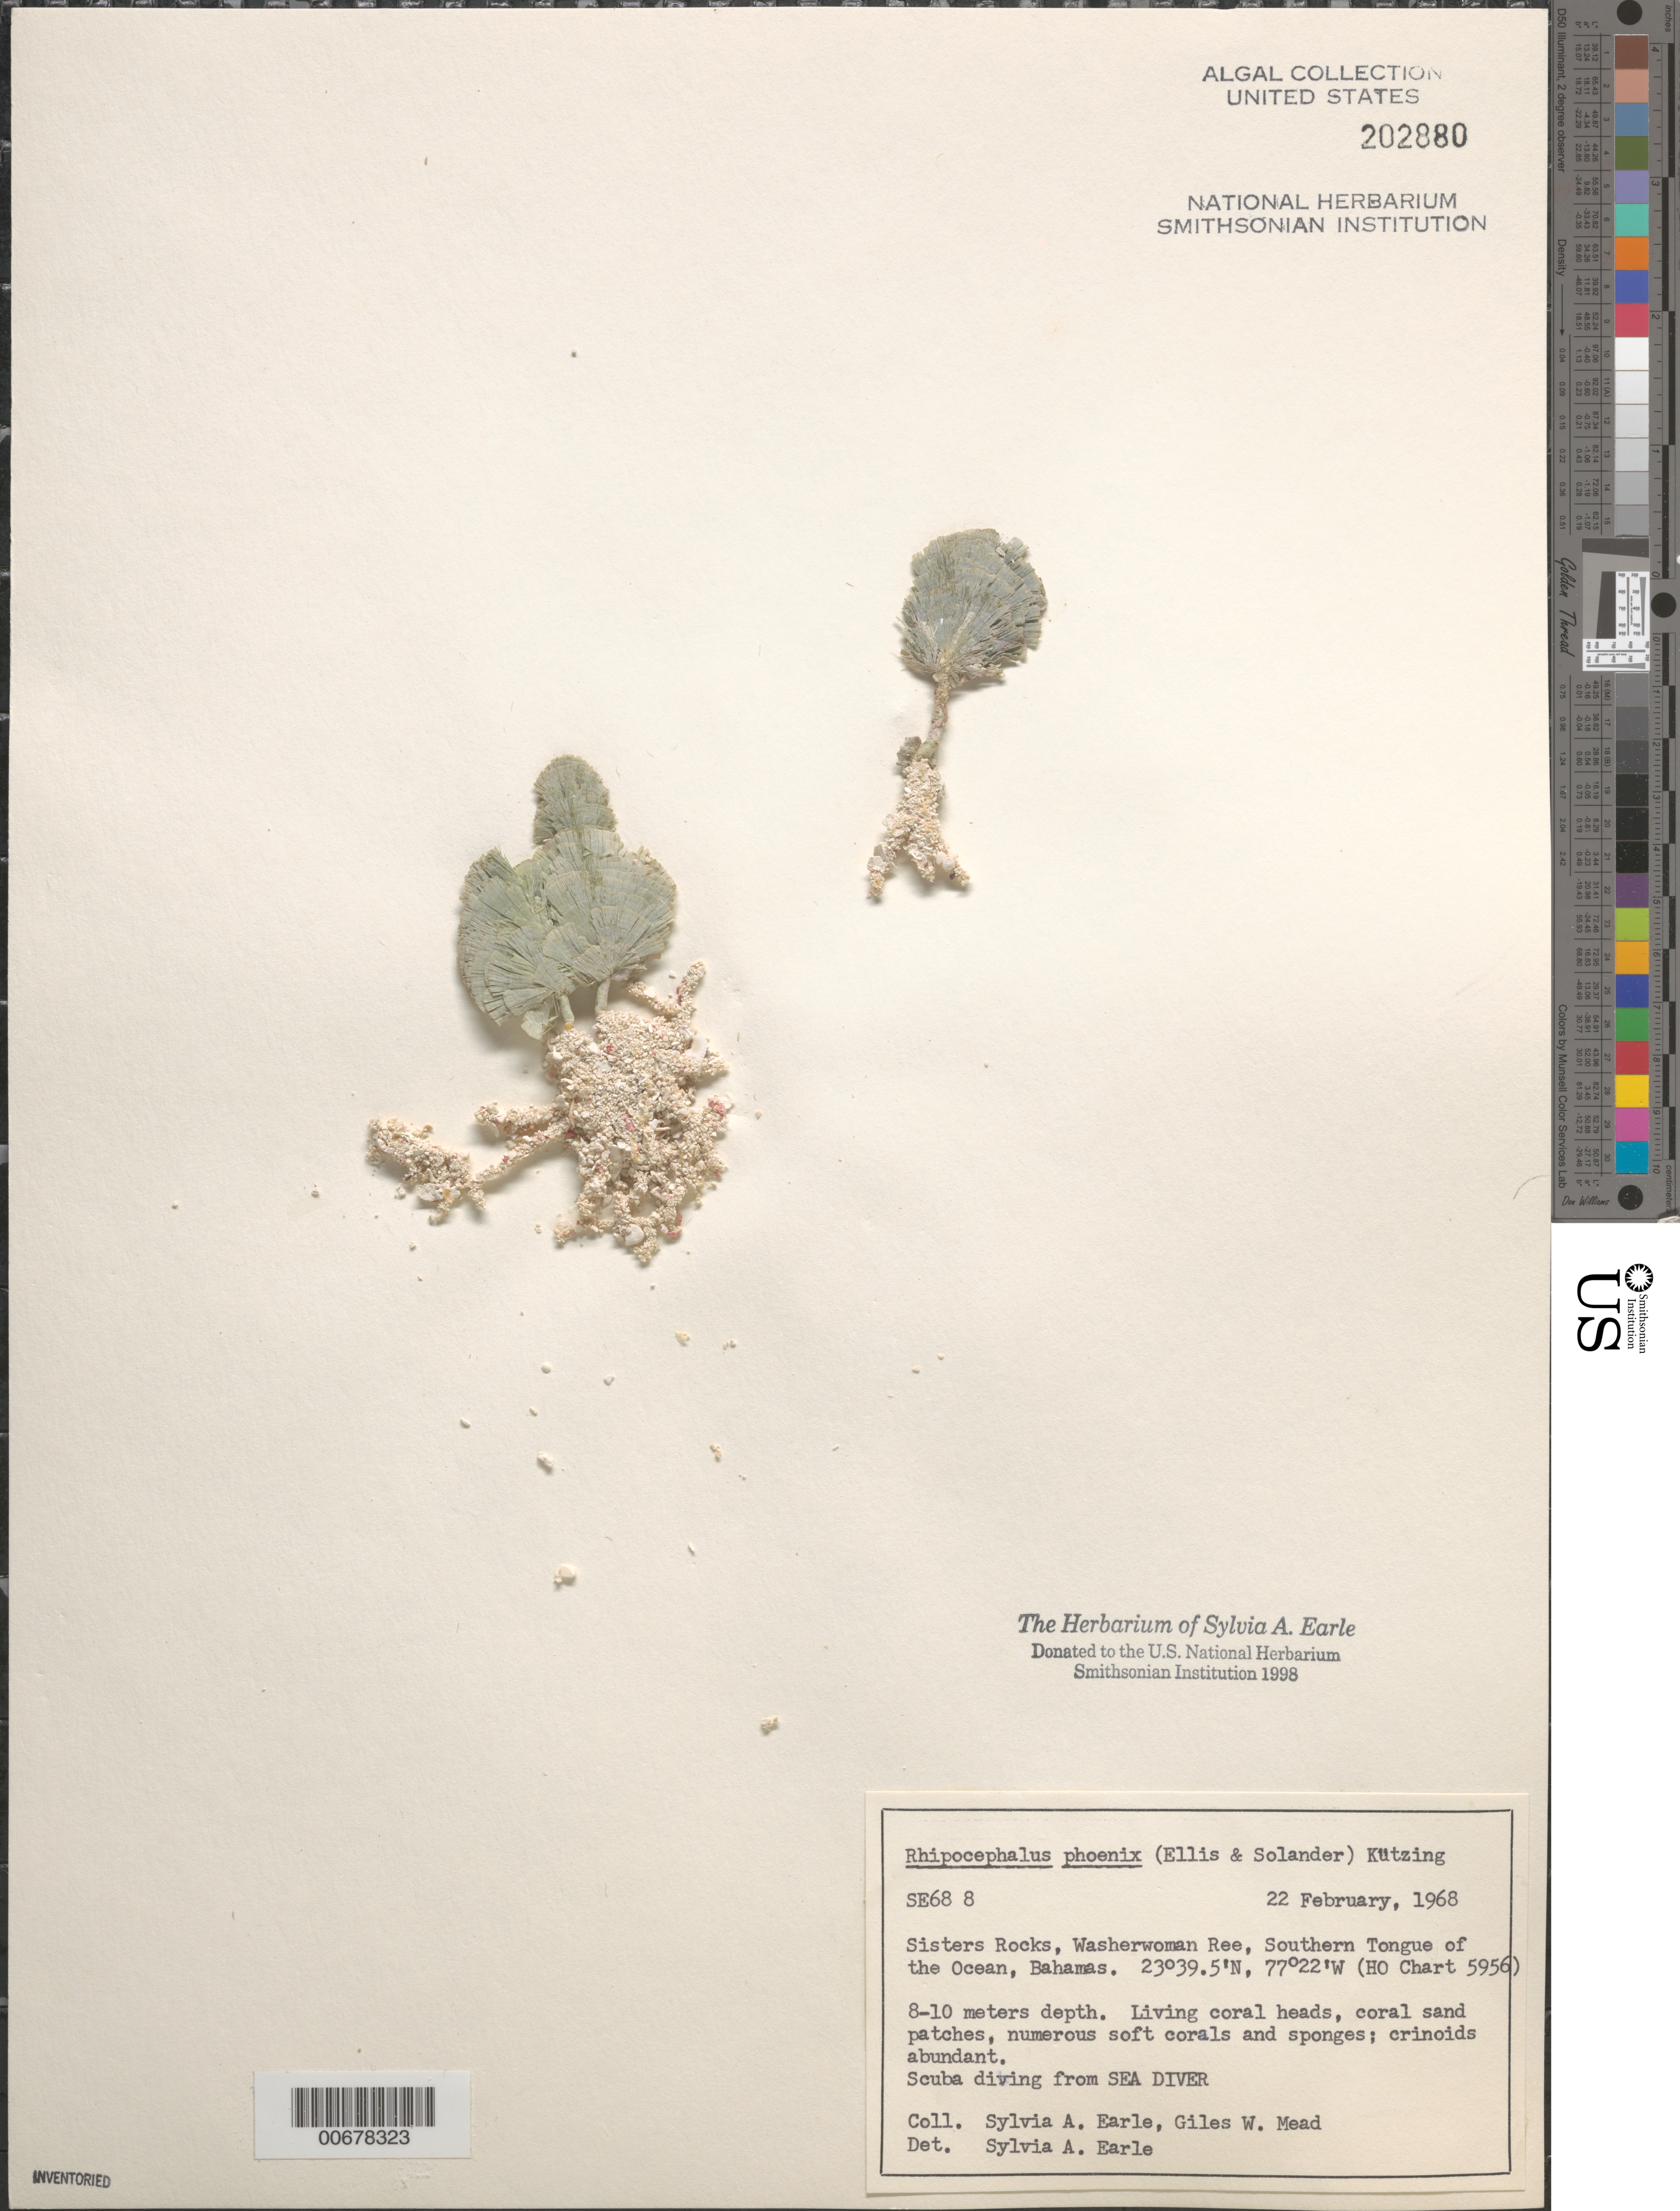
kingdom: Plantae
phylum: Chlorophyta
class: Ulvophyceae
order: Bryopsidales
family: Udoteaceae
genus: Rhipocephalus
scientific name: Rhipocephalus phoenix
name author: (J. Ellis & Sol.) Kütz.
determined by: Earle, S. A.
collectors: S. A. Earle & G. W. Mead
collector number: SE 688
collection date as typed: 22 Feb 1968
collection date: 1968-02-22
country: Bahamas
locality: Sisters Rocks, Washerwoman Reef, Southern Tongue of the Ocean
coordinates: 23 39.5' N, 77 22' W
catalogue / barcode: US 202880